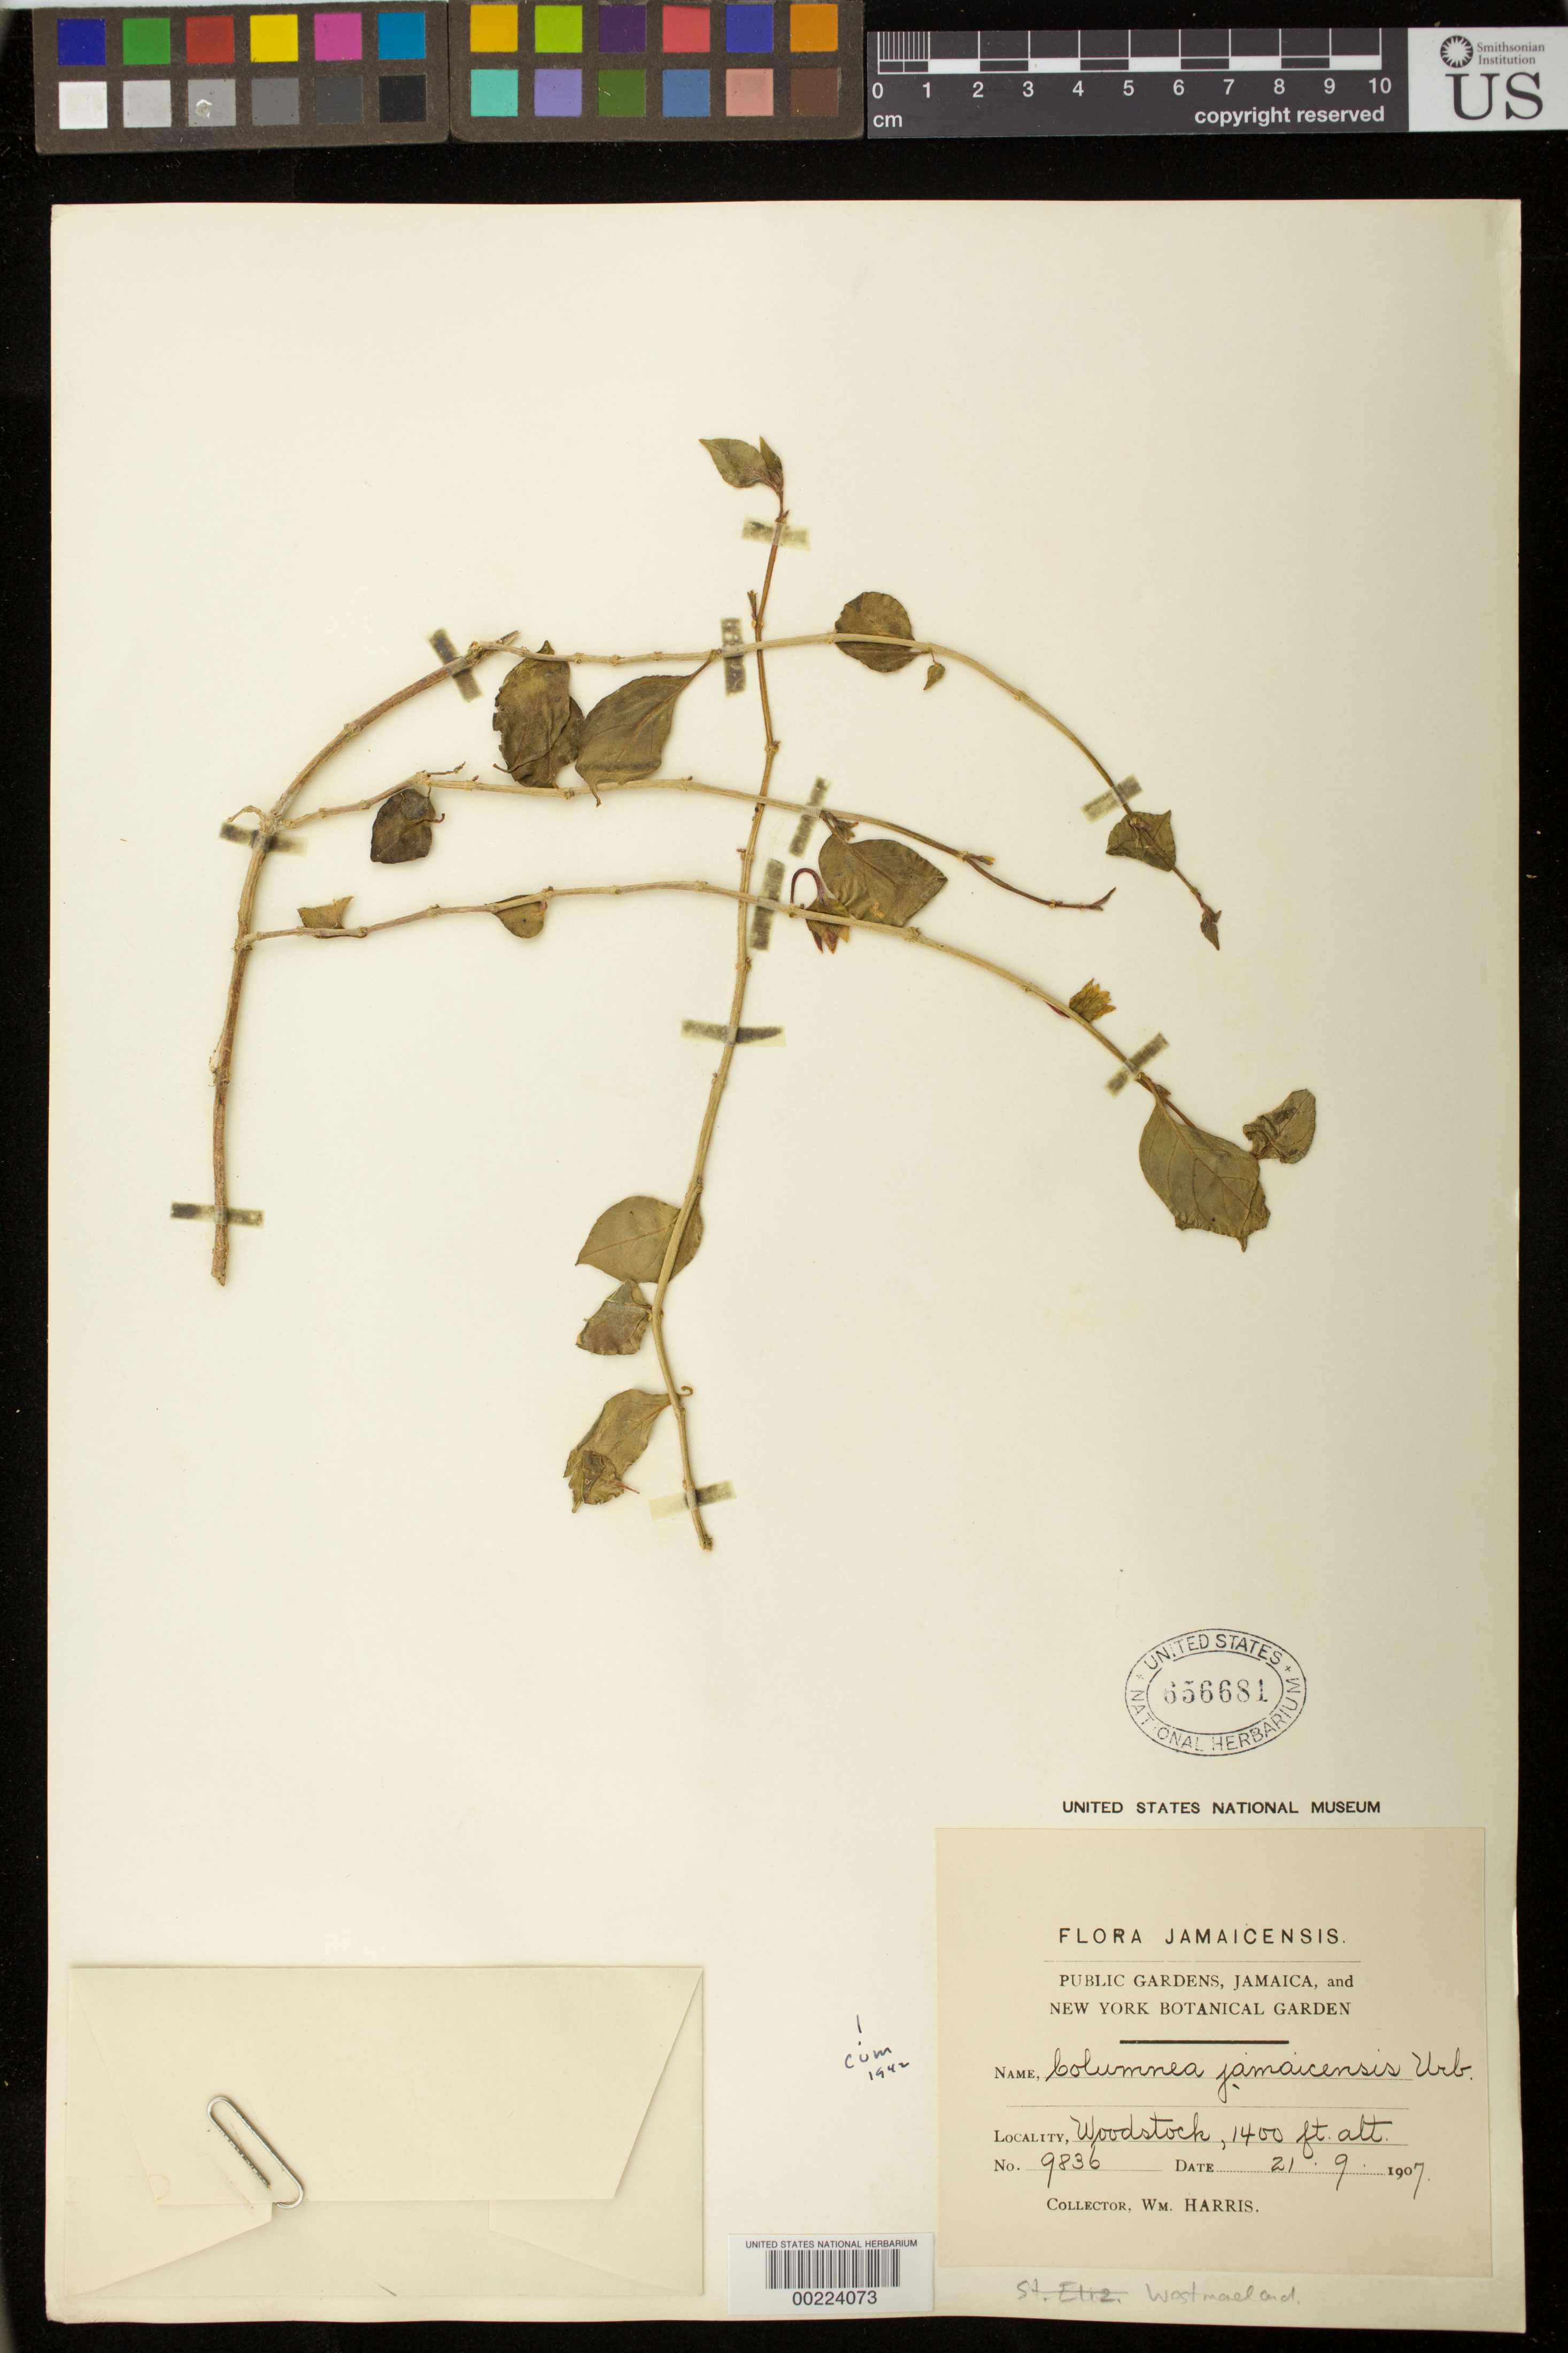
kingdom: Plantae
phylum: Tracheophyta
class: Magnoliopsida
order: Lamiales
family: Gesneriaceae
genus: Columnea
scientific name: Columnea repens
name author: (Hook.) Hanst.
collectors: W. Harris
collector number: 9836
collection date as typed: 21 Sep 1907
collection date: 1907-09-21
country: Jamaica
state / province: Westmoreland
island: Jamaica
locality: Woodstock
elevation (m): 427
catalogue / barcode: US 656681